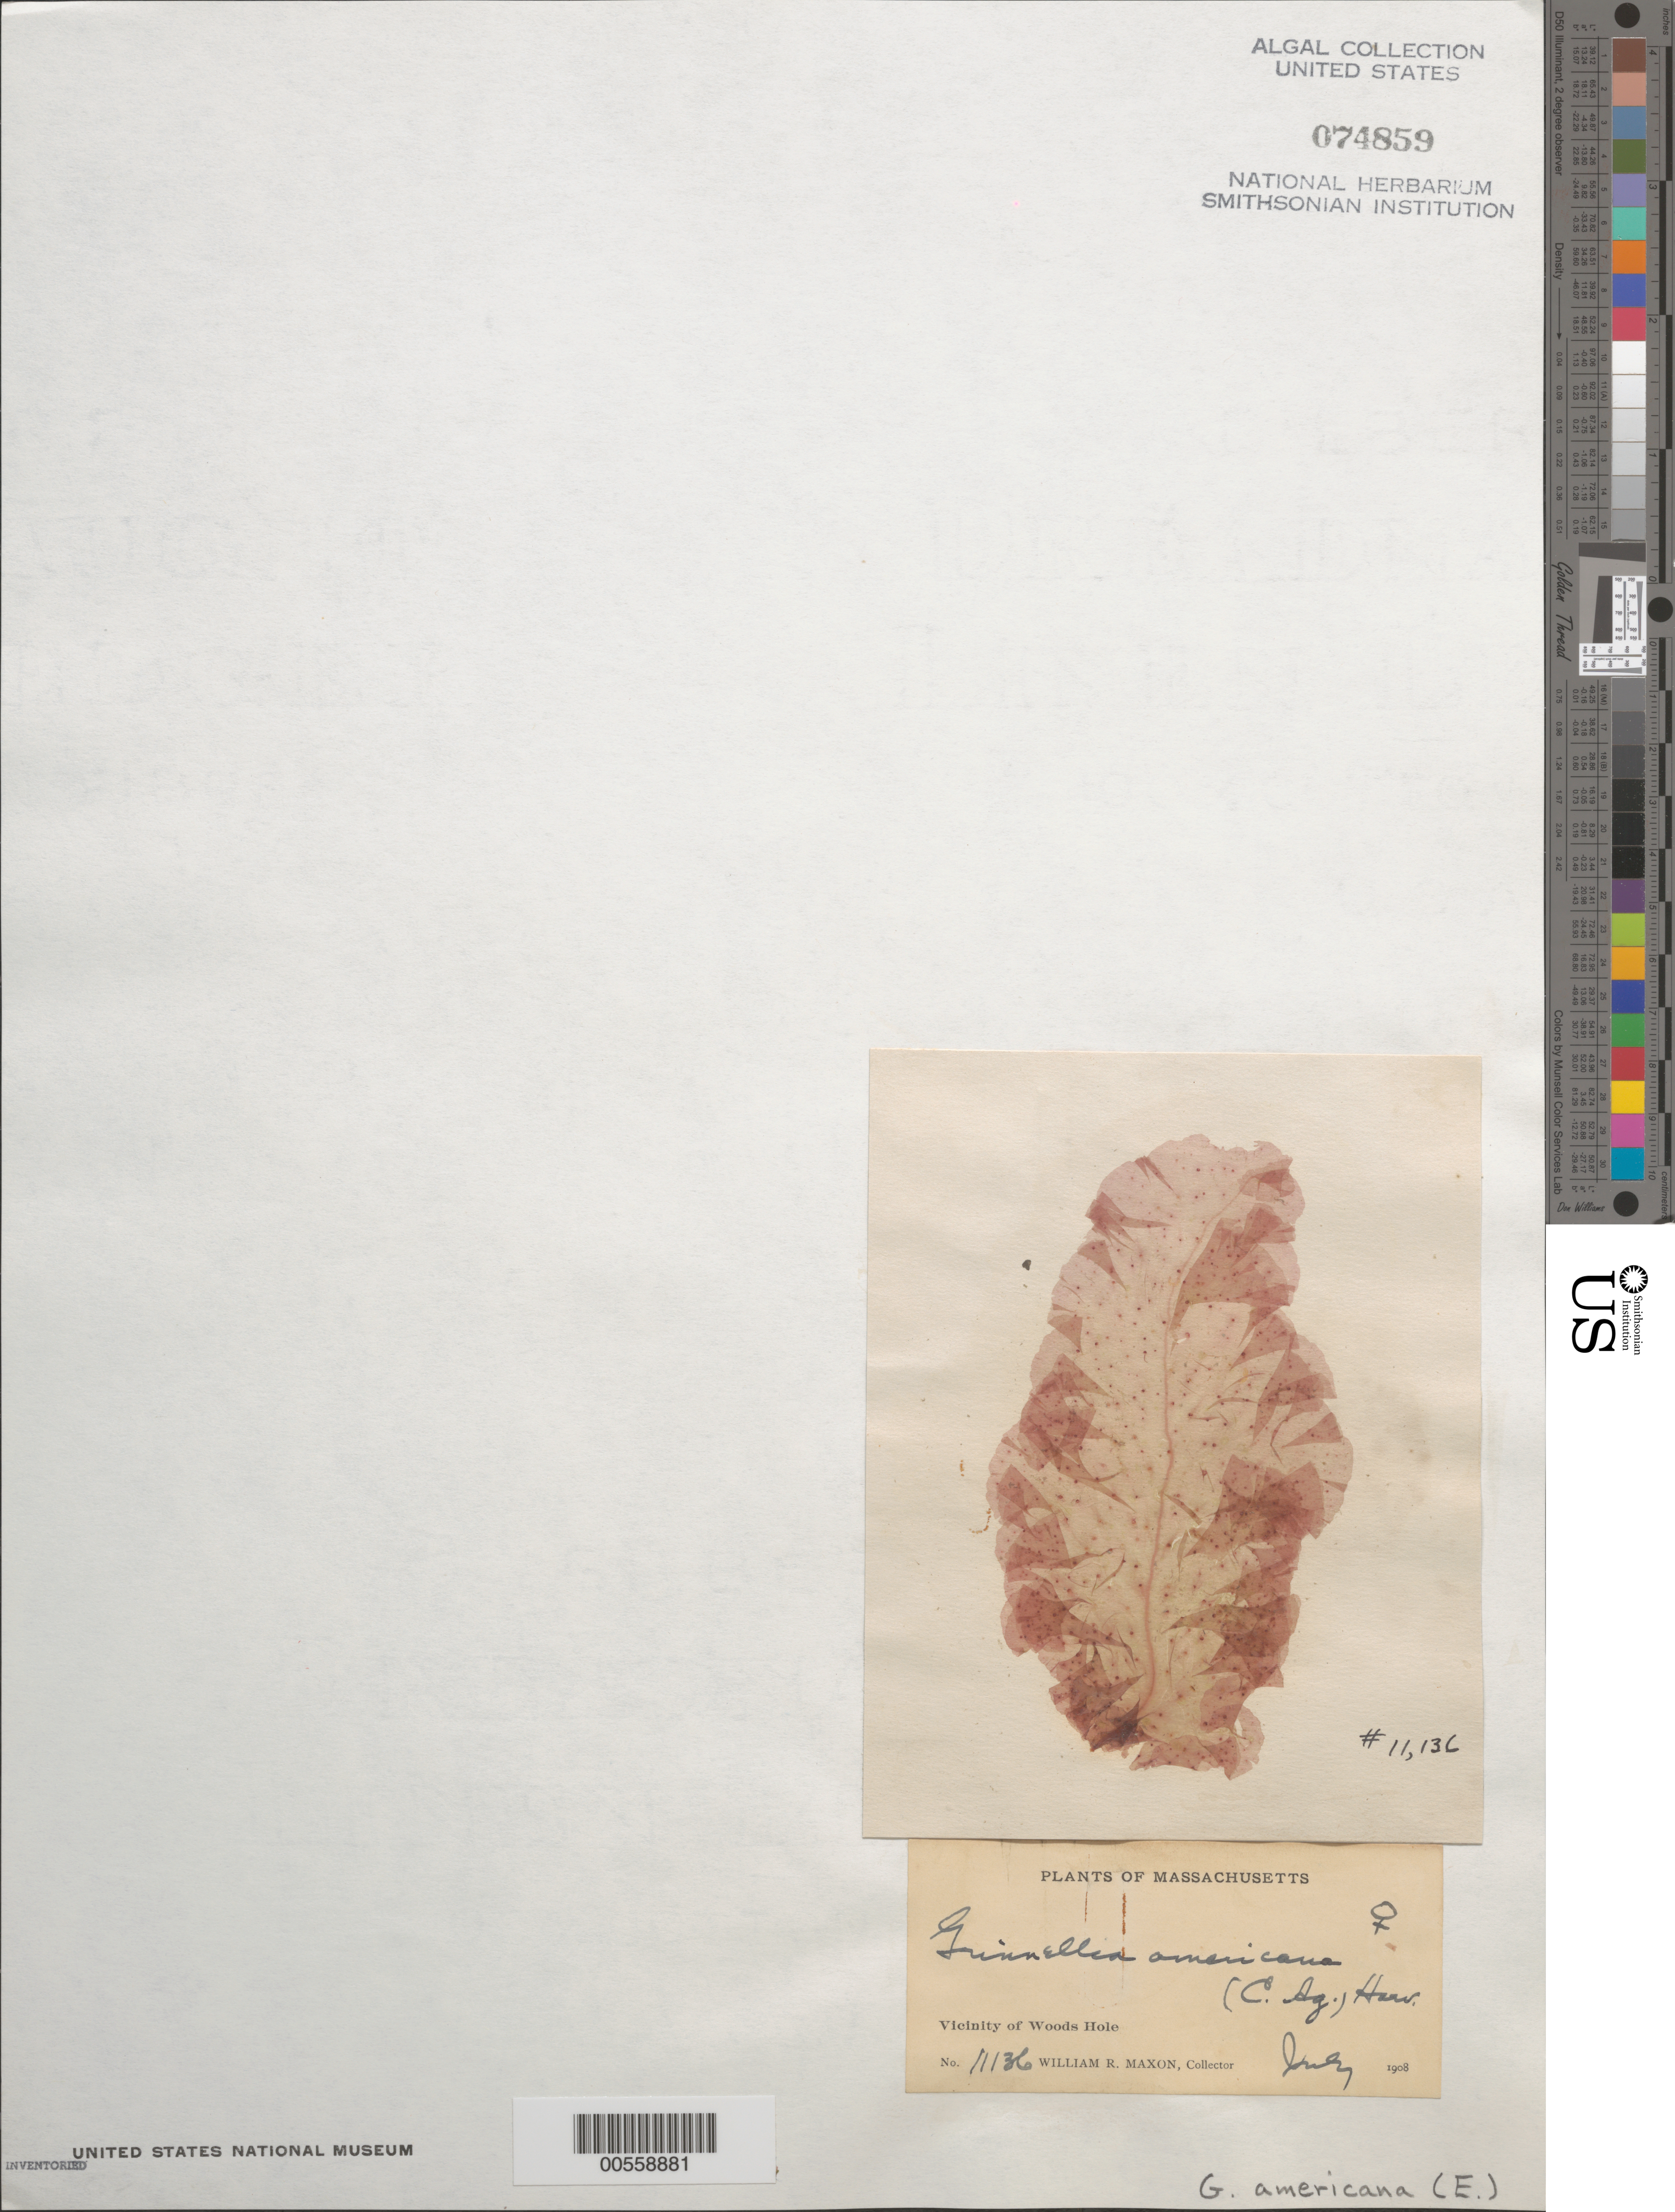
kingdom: Plantae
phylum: Rhodophyta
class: Florideophyceae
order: Ceramiales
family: Delesseriaceae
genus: Grinnellia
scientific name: Grinnellia americana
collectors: W. R. Maxon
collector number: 11136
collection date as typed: Jul 1908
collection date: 1908-07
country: United States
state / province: Massachusetts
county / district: Barnstable County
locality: Woods Hole area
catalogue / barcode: US 74859